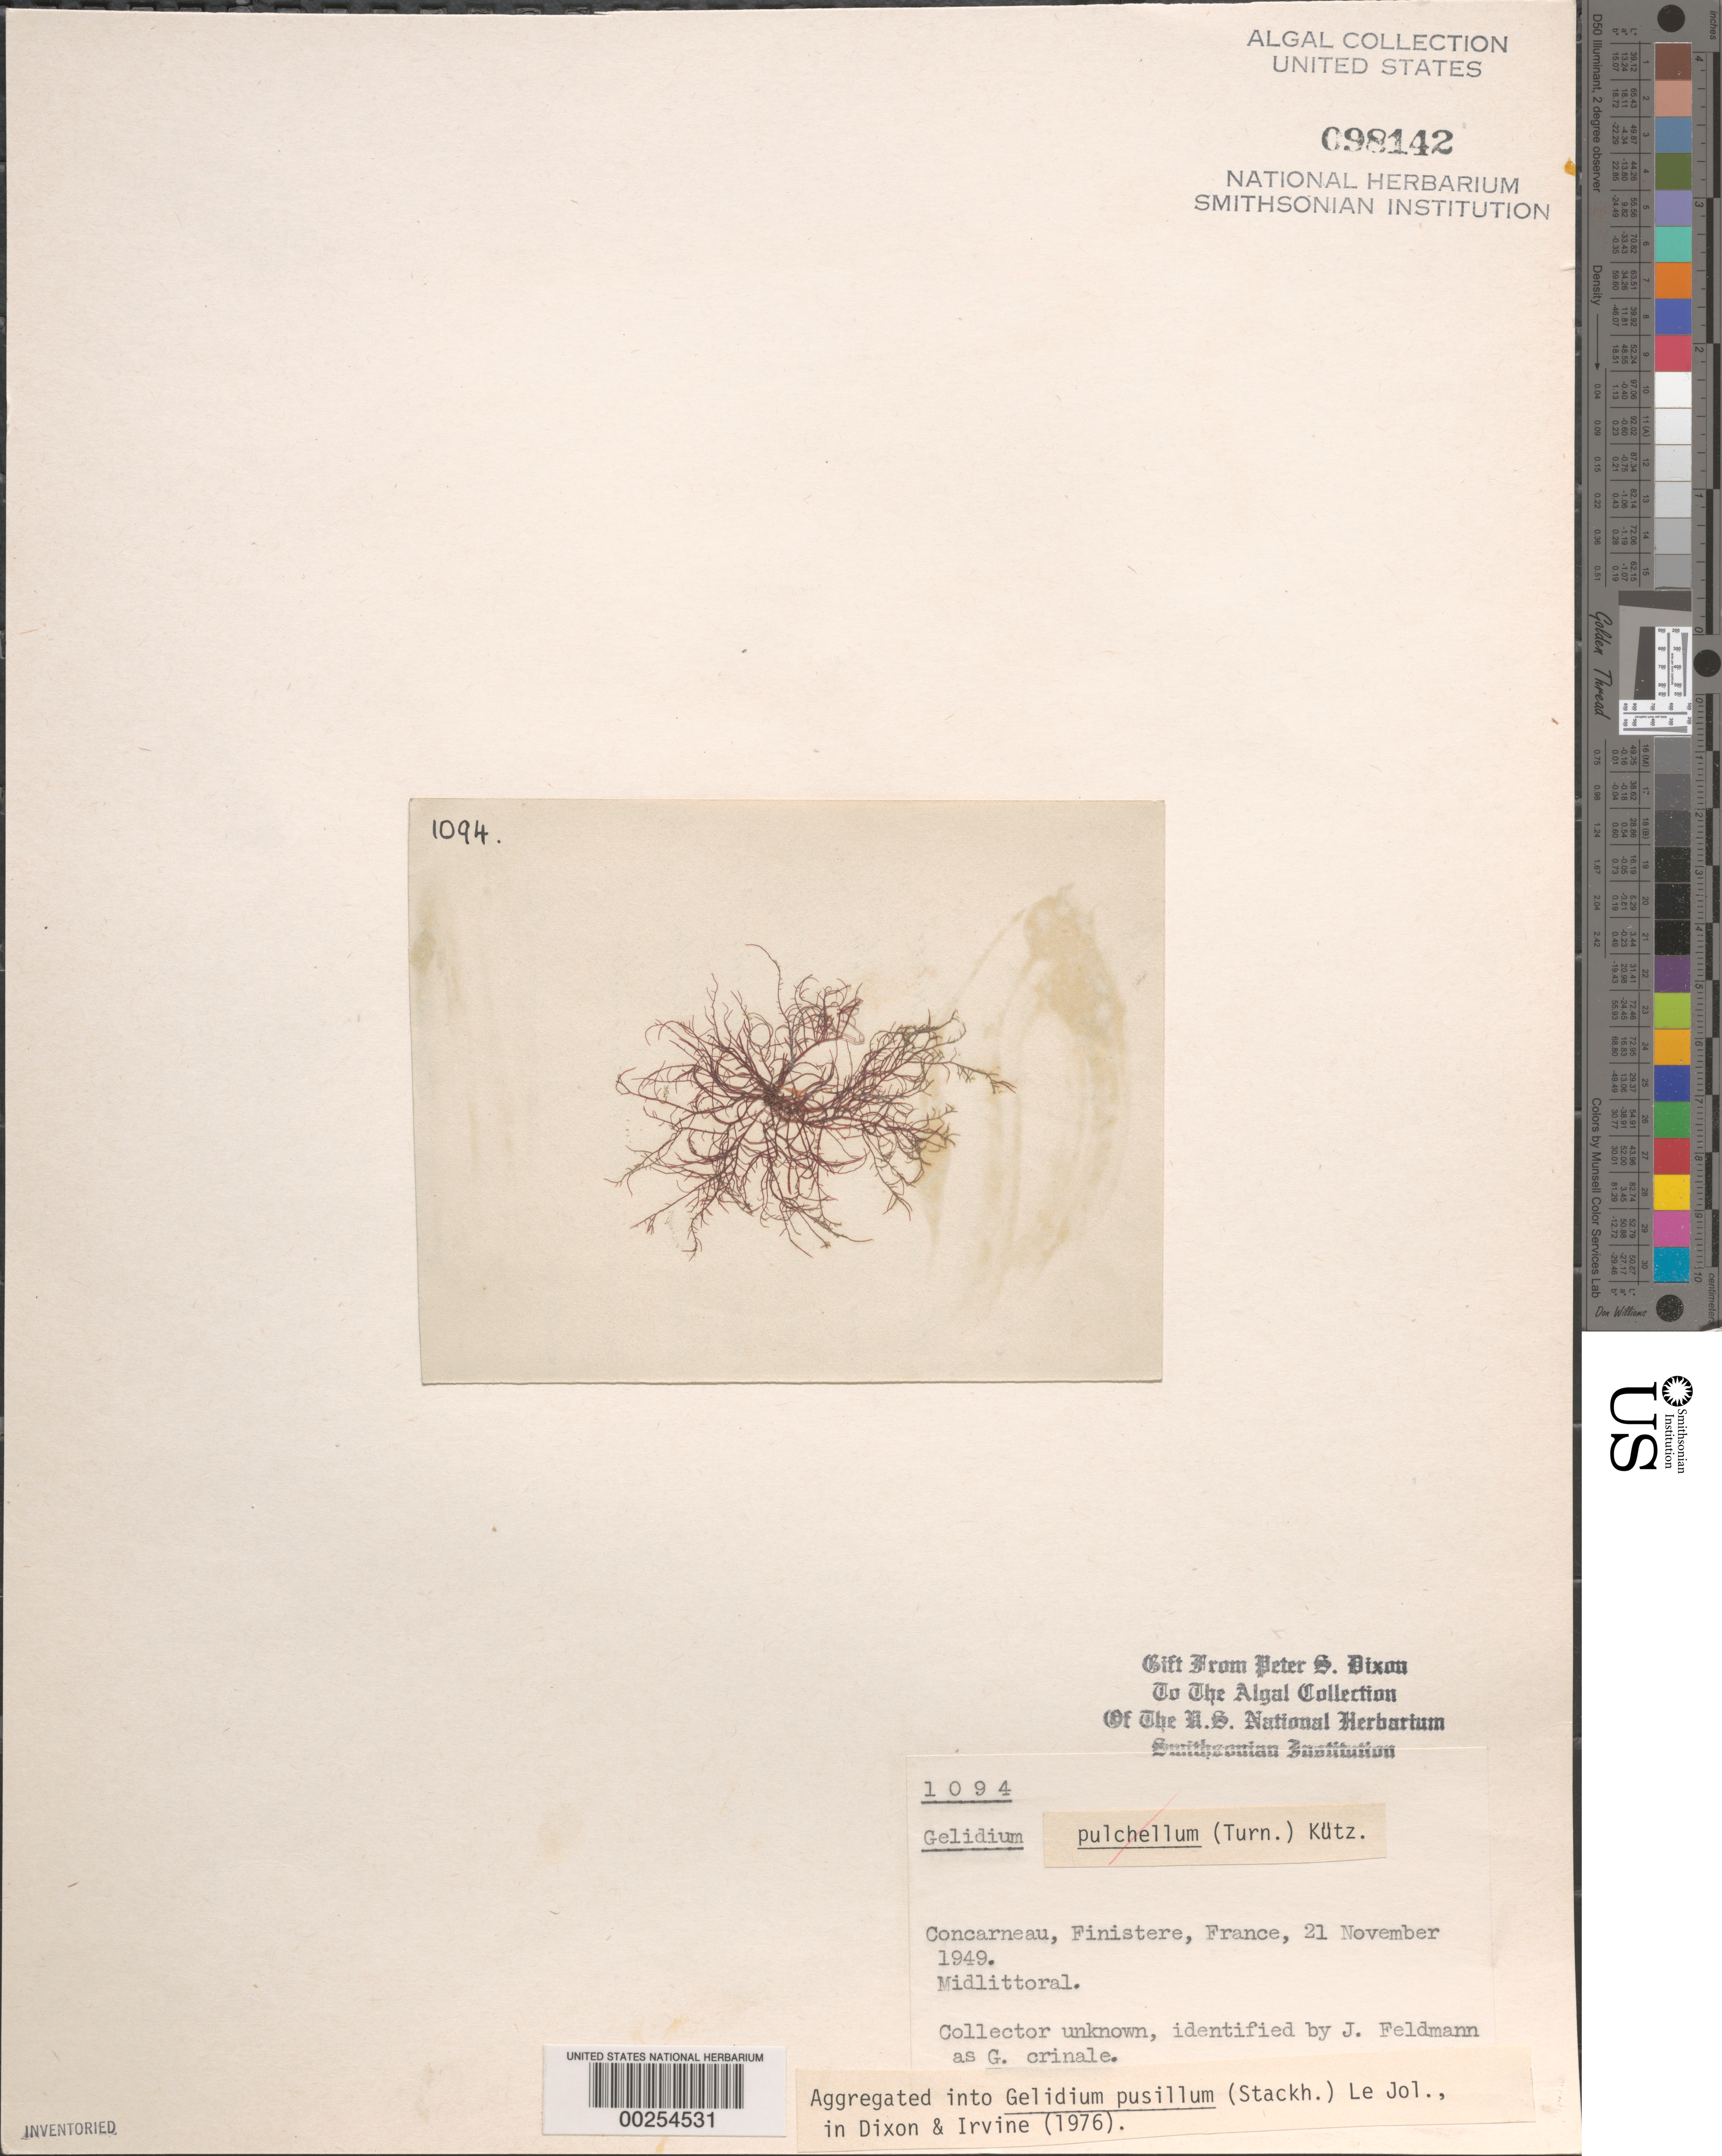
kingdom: Plantae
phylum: Rhodophyta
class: Florideophyceae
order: Gelidiales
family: Gelidiaceae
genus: Gelidium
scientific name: Gelidium pusillum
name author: (Stackh.) Le Jol.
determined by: Dixon, P. S.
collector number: PSD 1094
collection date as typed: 21 Nov 1949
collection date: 1949-11-21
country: France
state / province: Bretagne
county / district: Finistère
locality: Concarneau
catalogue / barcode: US 98142